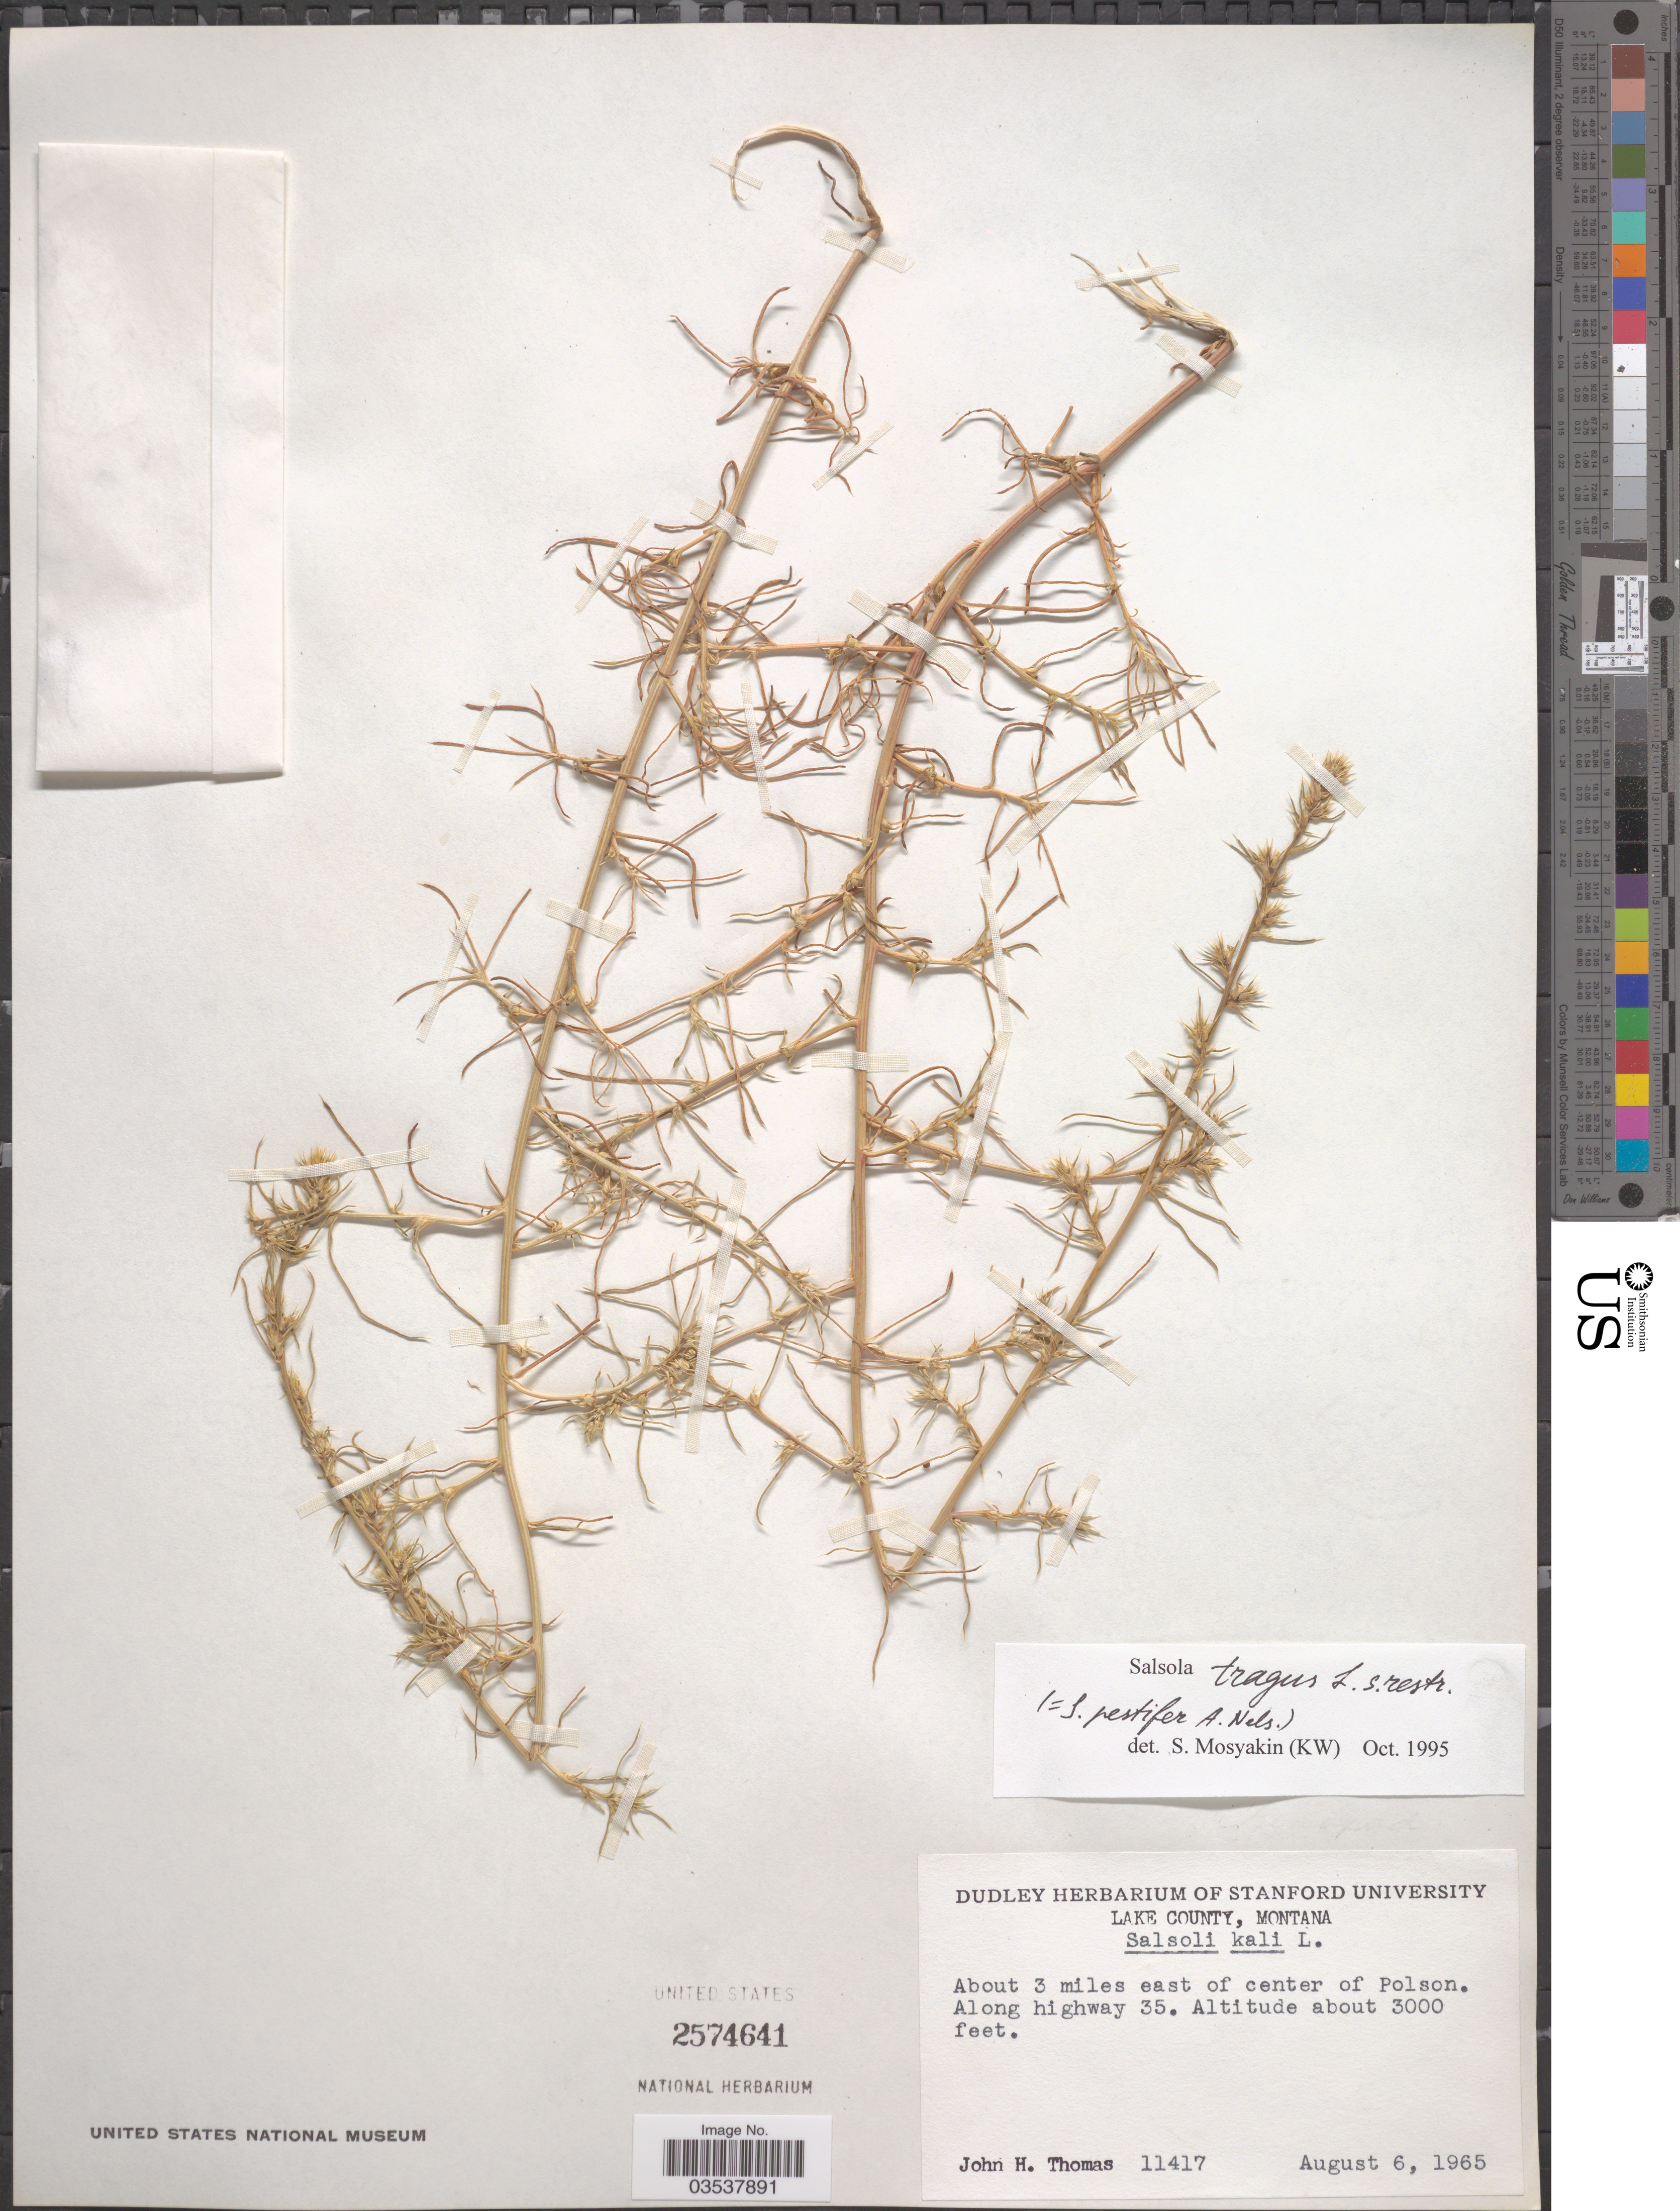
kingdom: Plantae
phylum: Tracheophyta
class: Magnoliopsida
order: Caryophyllales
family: Amaranthaceae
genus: Salsola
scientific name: Salsola tragus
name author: L.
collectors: J. H. Thomas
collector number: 11417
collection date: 1965-08-06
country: United States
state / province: Montana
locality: Lake County. About 3 miles east of center of Polson. Along highway 35.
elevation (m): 914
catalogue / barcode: US 2574641